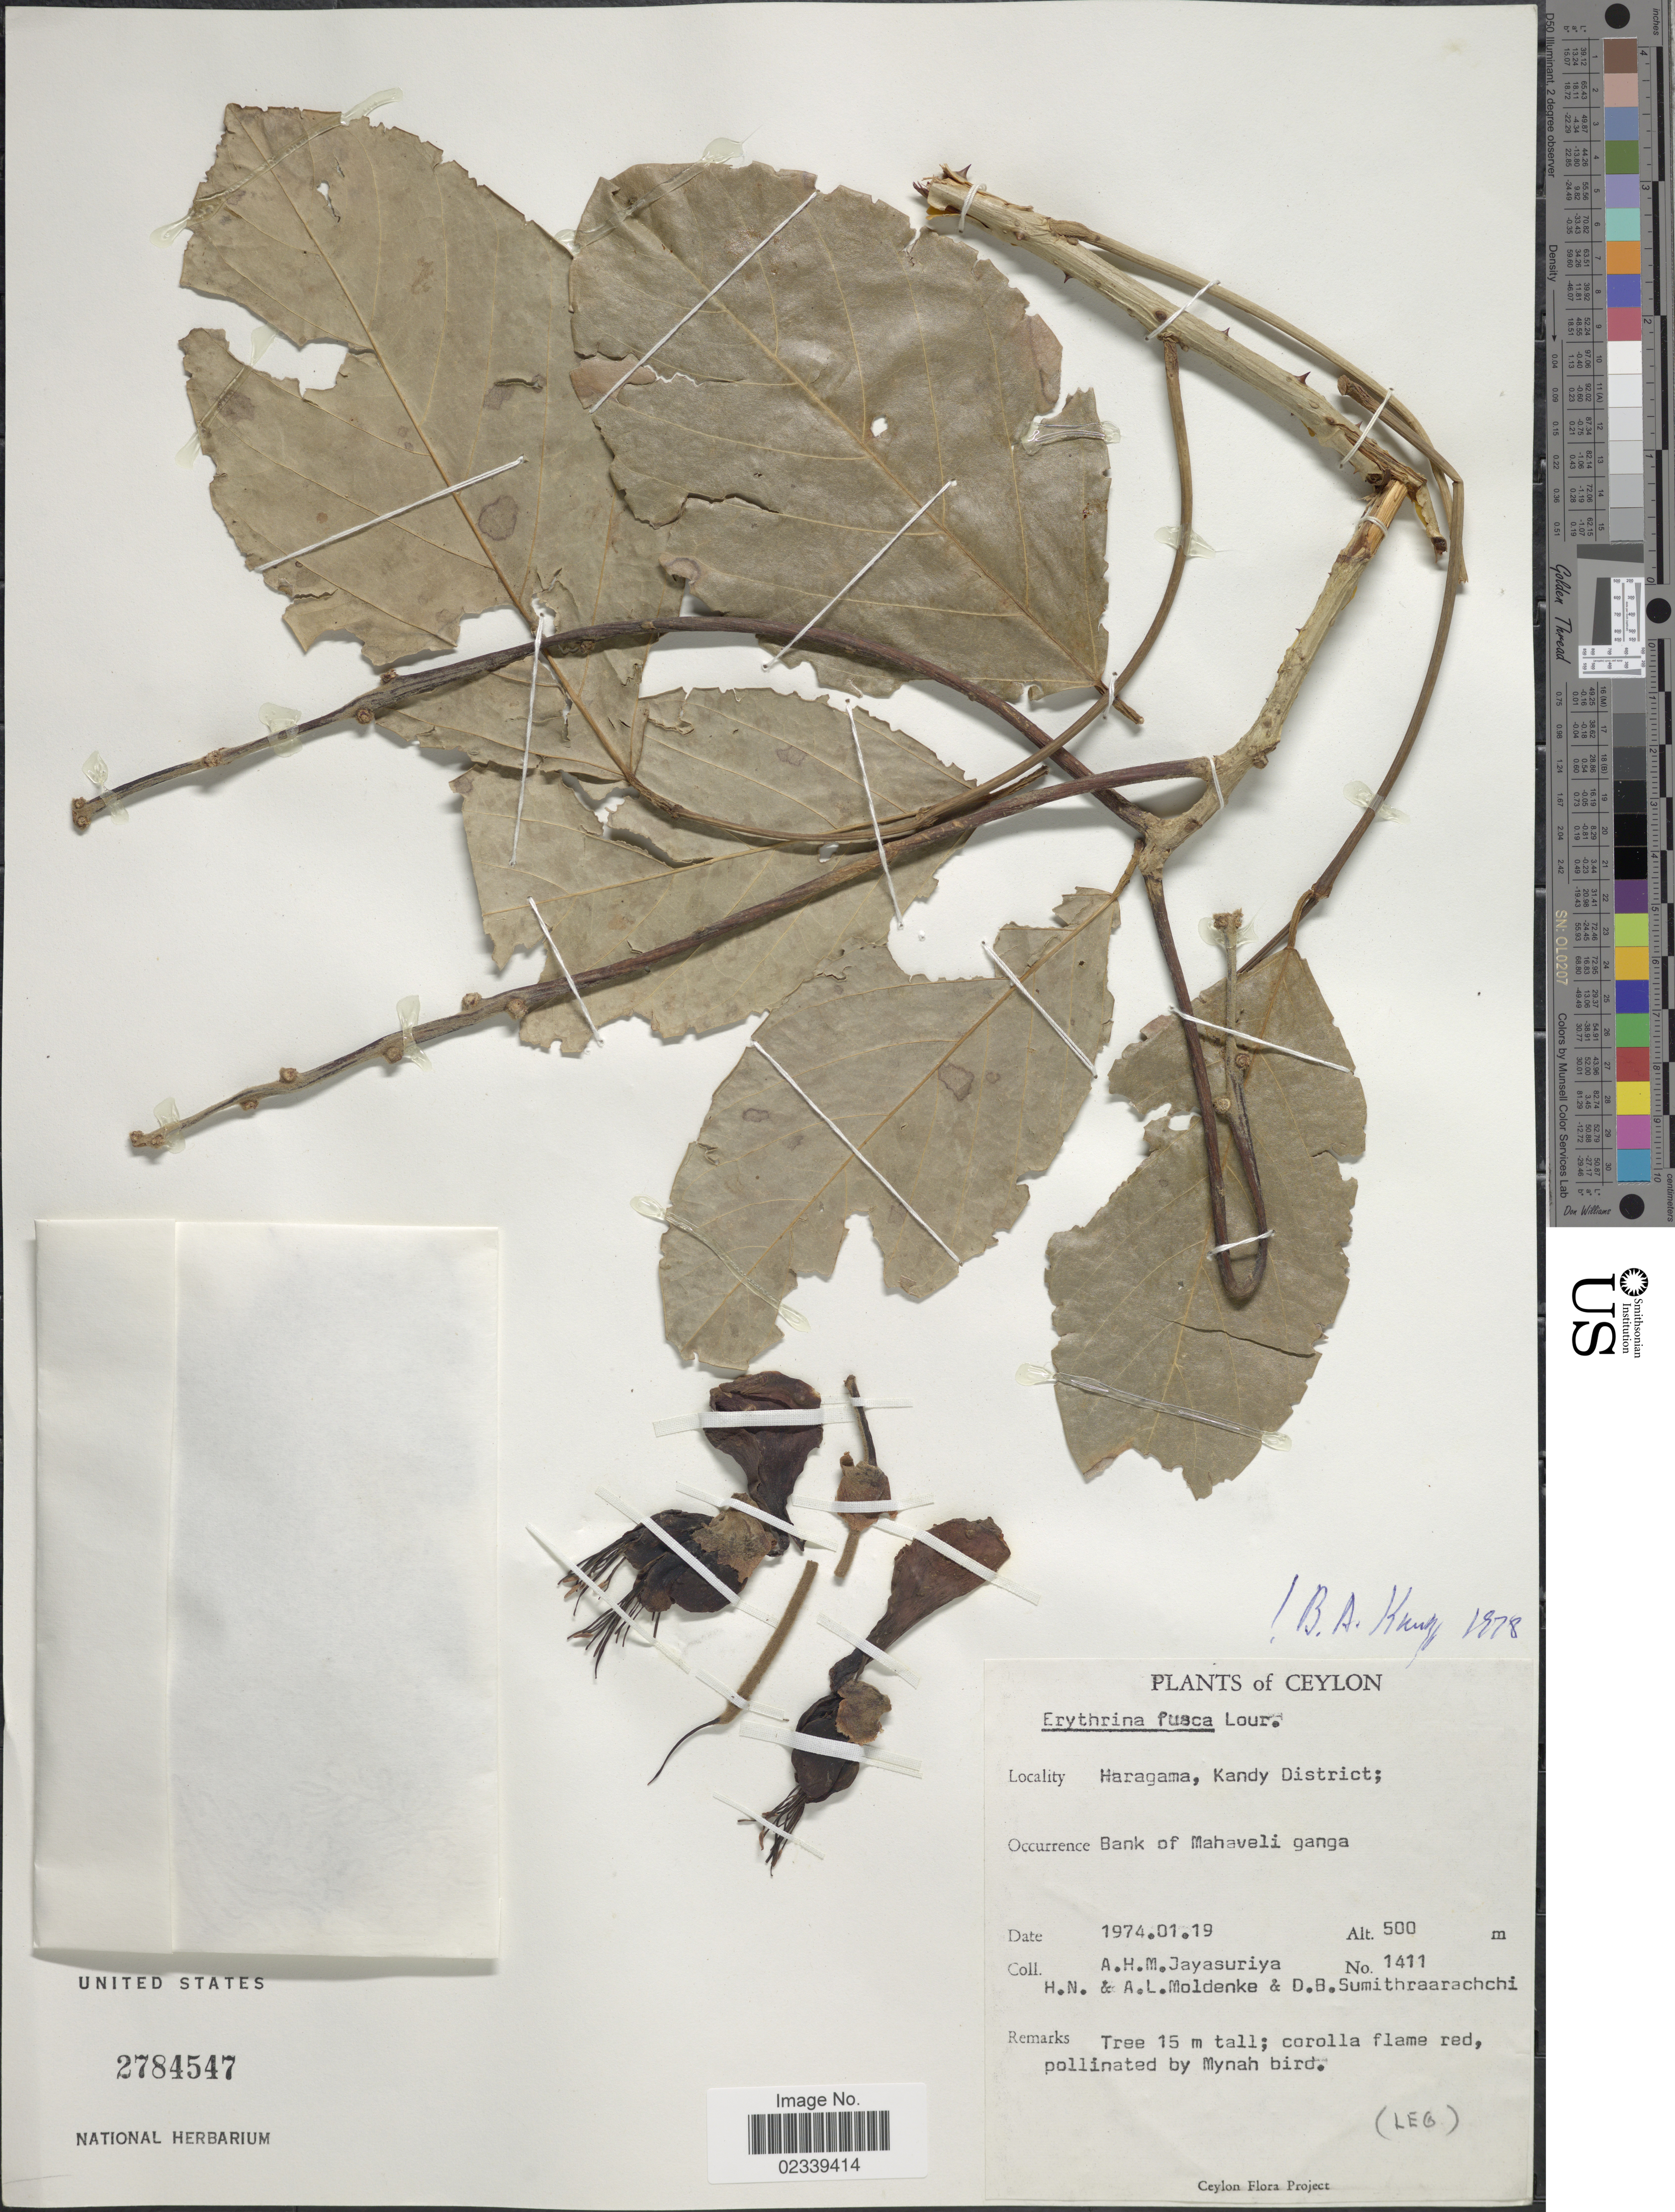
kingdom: Plantae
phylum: Tracheophyta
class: Magnoliopsida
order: Fabales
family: Fabaceae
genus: Erythrina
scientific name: Erythrina fusca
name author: Lour.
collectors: A. H. Jayasuriya, H. N. Moldenke, A. L. Moldenke & D. B. Sumithraarachchi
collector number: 1411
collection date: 1974-01-19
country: Sri Lanka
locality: Ceylon, Haragama, Kandy District; Bank of Mahaveli ganga.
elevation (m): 500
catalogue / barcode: US 2784547